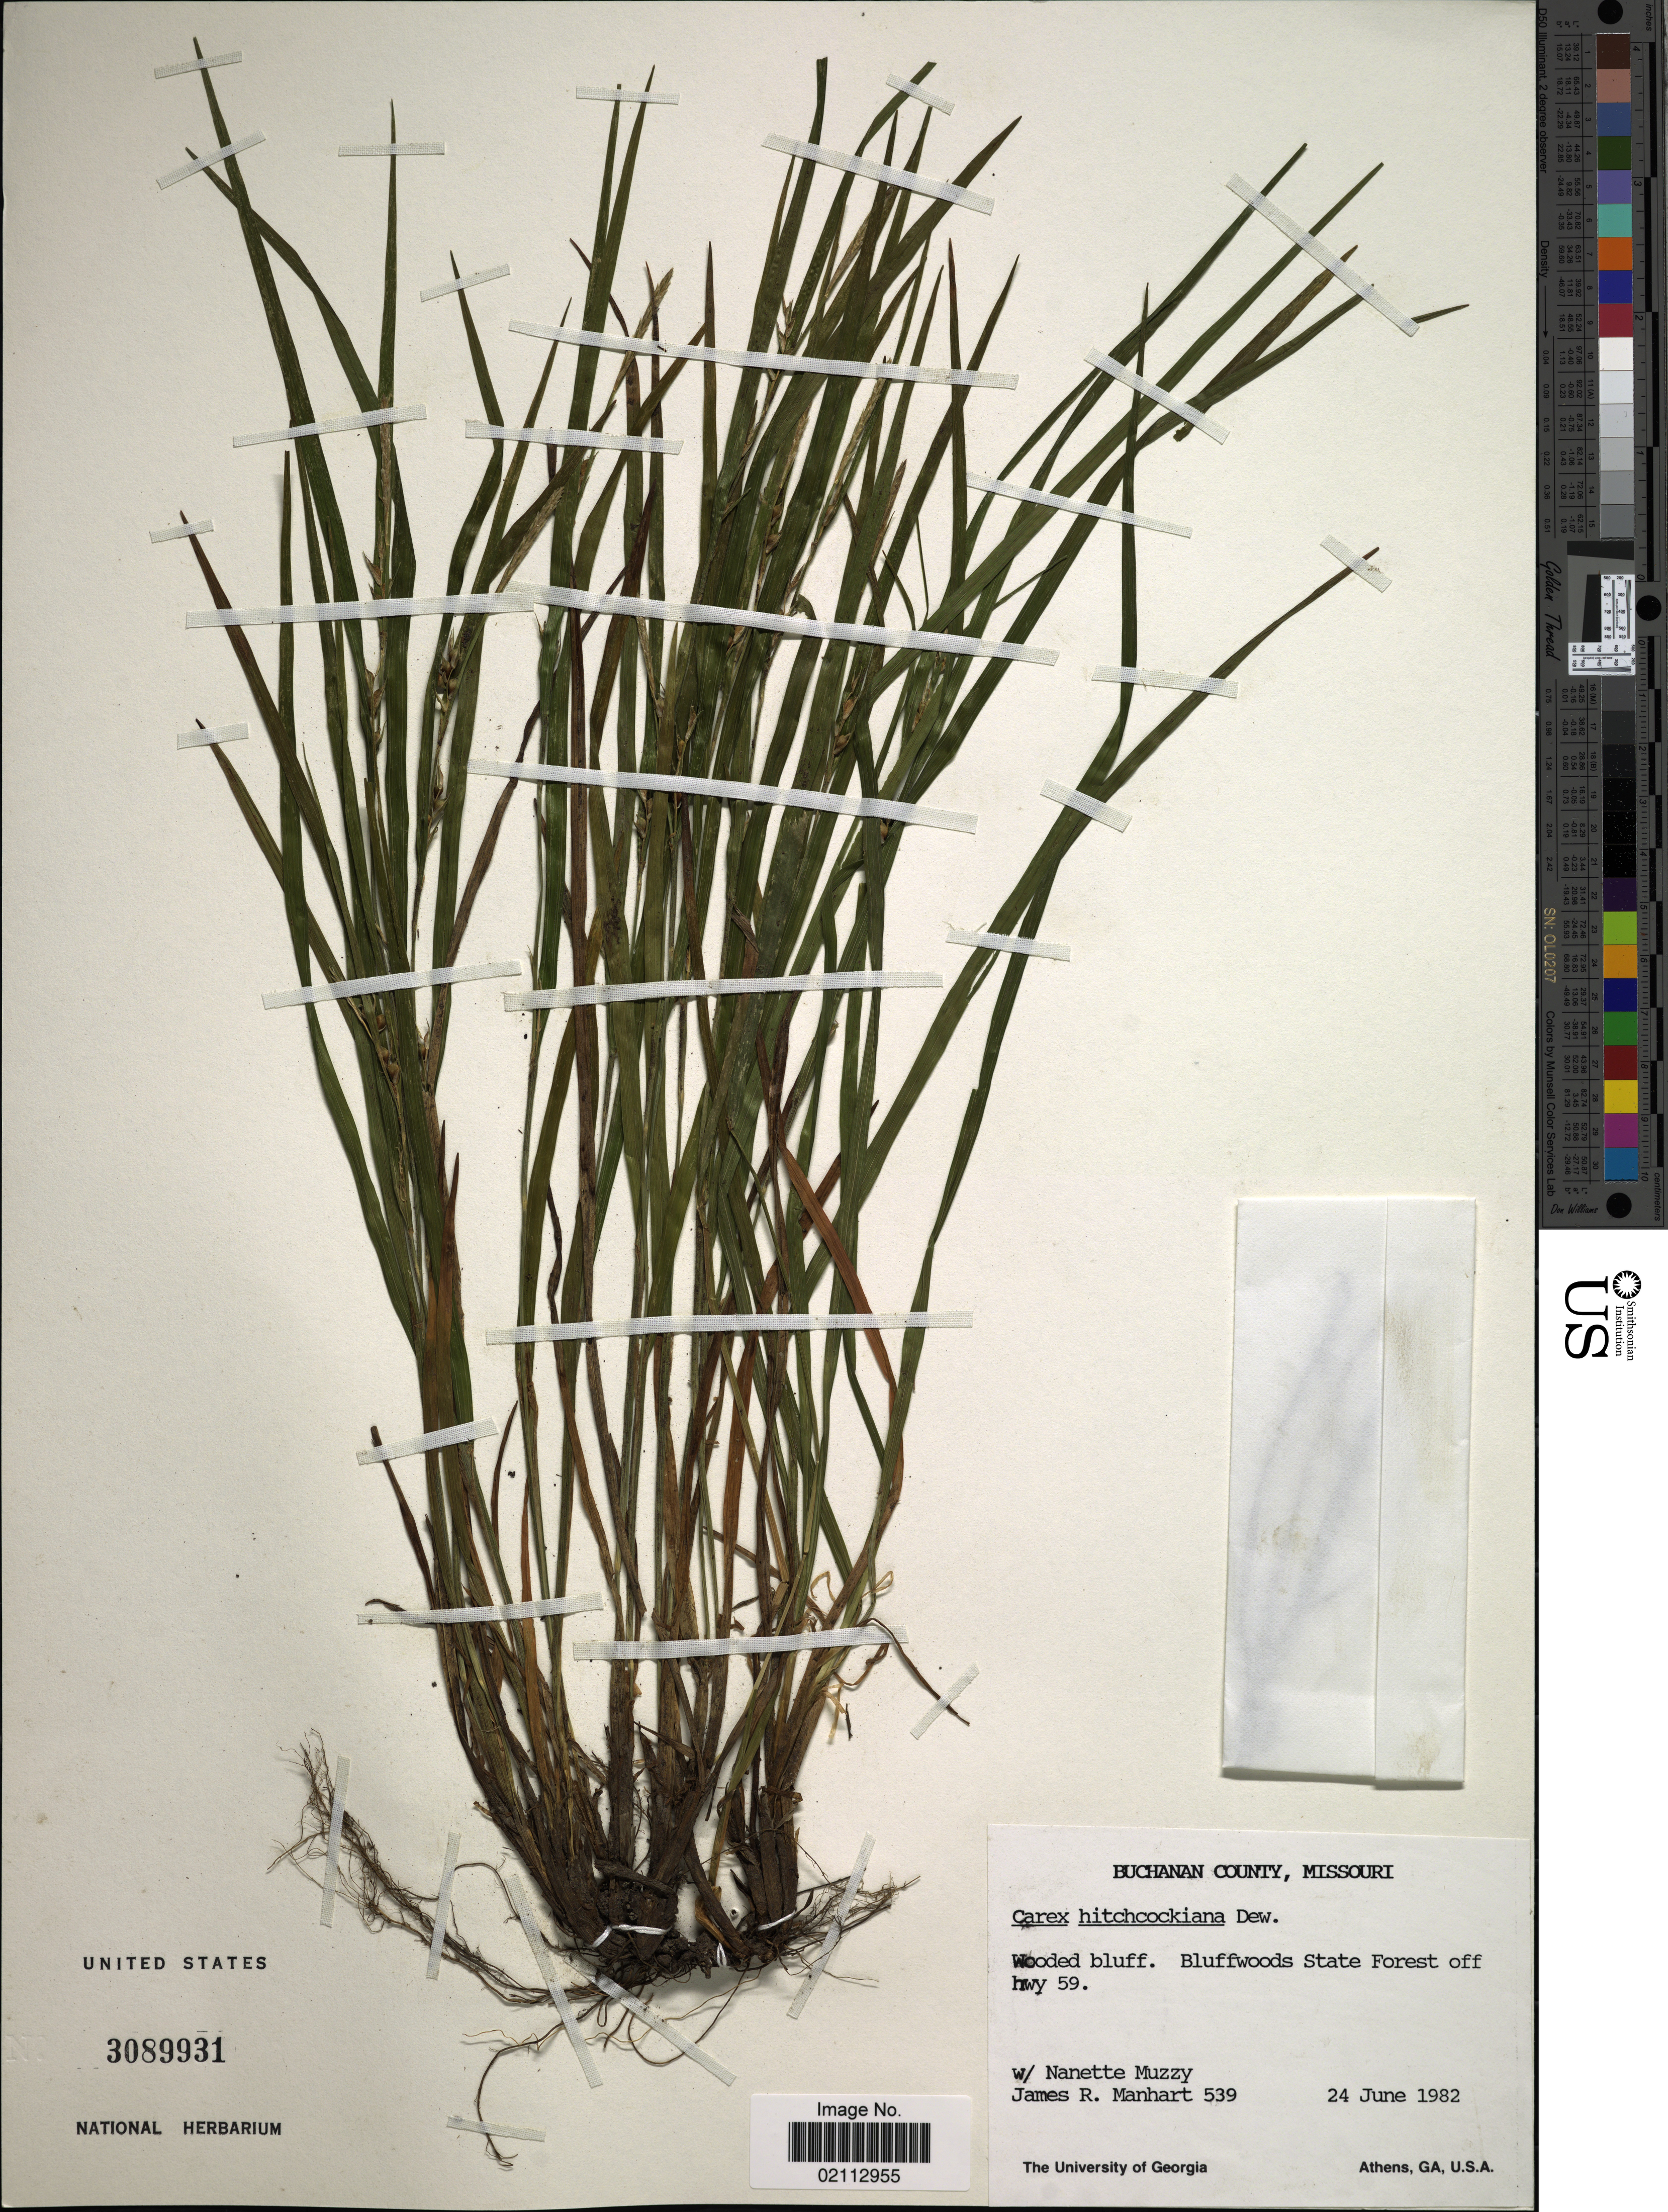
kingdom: Plantae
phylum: Tracheophyta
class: Liliopsida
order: Poales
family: Cyperaceae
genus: Carex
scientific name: Carex hitchcockiana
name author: Dewey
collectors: J. Manhart & N. Muzzy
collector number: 539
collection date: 1982-06-24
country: United States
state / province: Missouri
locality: Buchanan County. Wooded bluff. Bluffwoods State Forest off hwy 59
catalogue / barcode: US 3089931